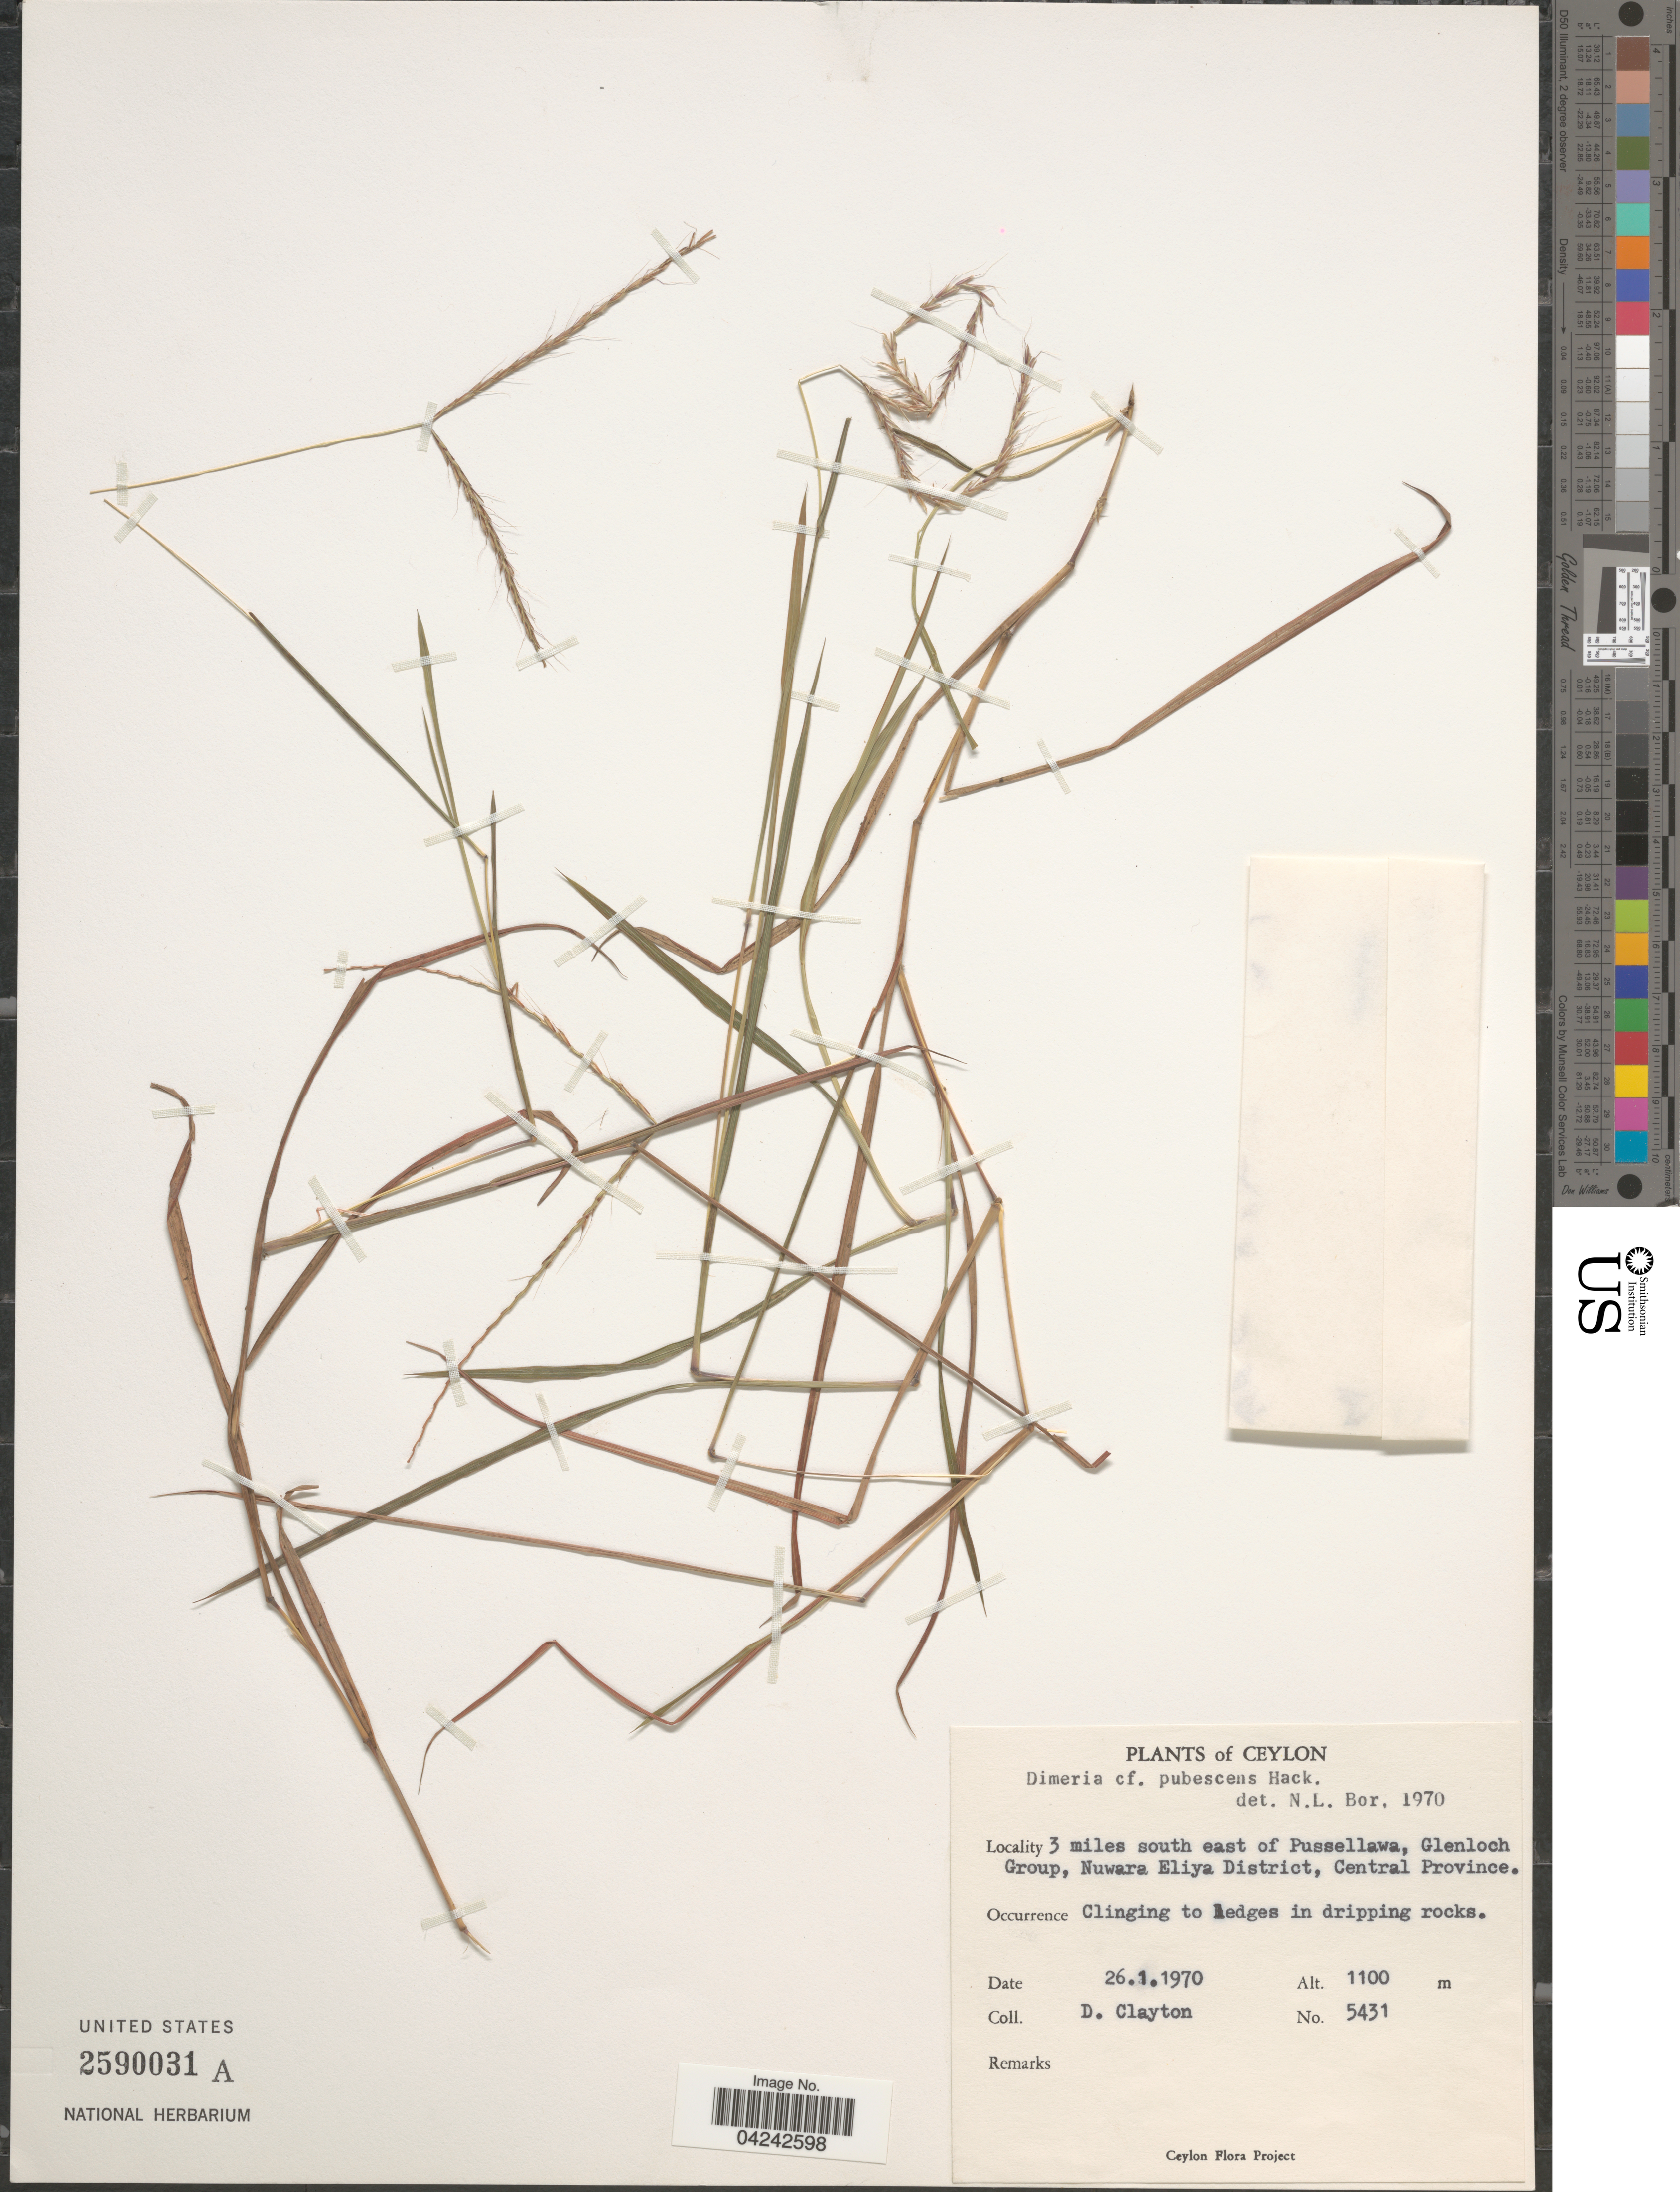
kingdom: Plantae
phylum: Tracheophyta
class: Liliopsida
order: Poales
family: Poaceae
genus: Dimeria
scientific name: Dimeria fuscescens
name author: Trin.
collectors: D. Clayton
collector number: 5431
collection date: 1970-01-26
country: Sri Lanka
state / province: Central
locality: Ceylon. 3 miles south east of Pussellawa, Glenloch Group, Nuwara Eliya District, Central Province.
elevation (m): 1100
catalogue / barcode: US 2590031A